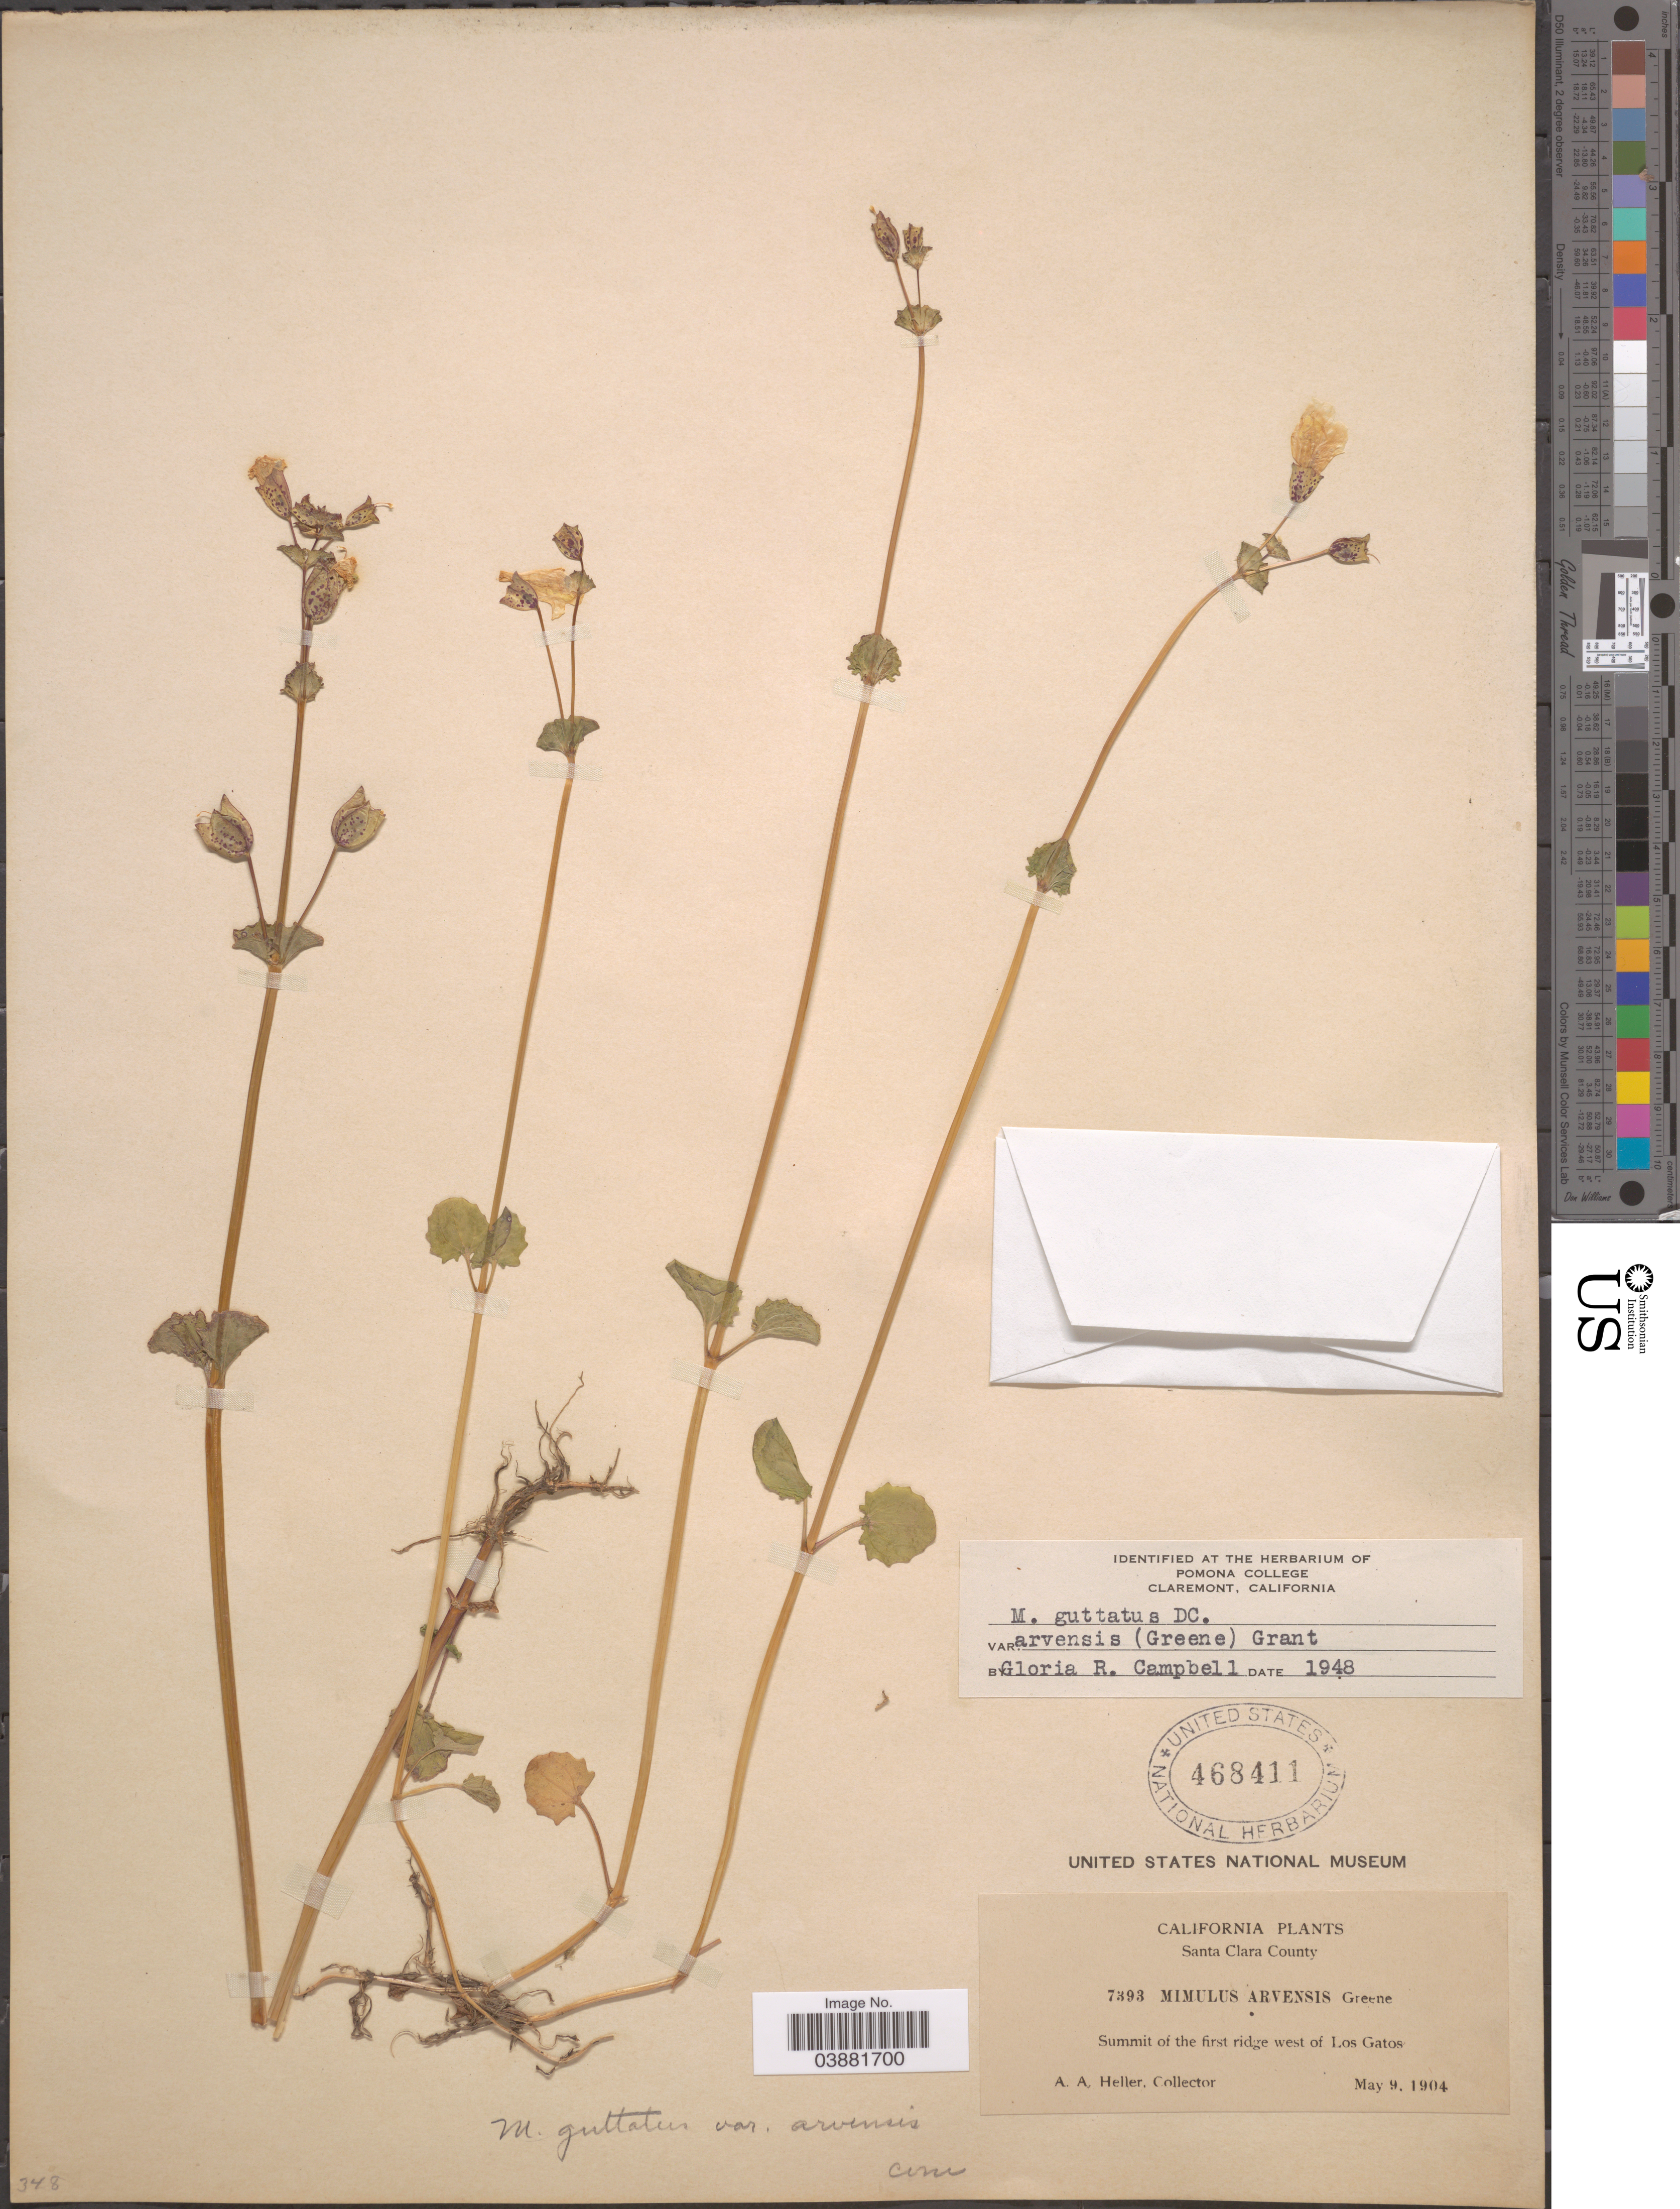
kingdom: Plantae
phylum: Tracheophyta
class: Magnoliopsida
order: Lamiales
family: Phrymaceae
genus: Mimulus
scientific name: Mimulus guttatus var. arvensis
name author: (Greene) A.L. Grant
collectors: A. A. Heller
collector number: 7393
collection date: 1904-05-09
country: United States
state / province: California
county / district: Santa Clara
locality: Santa Clara County. Summit of the first ridge west of Los Gatos.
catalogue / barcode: US 468411